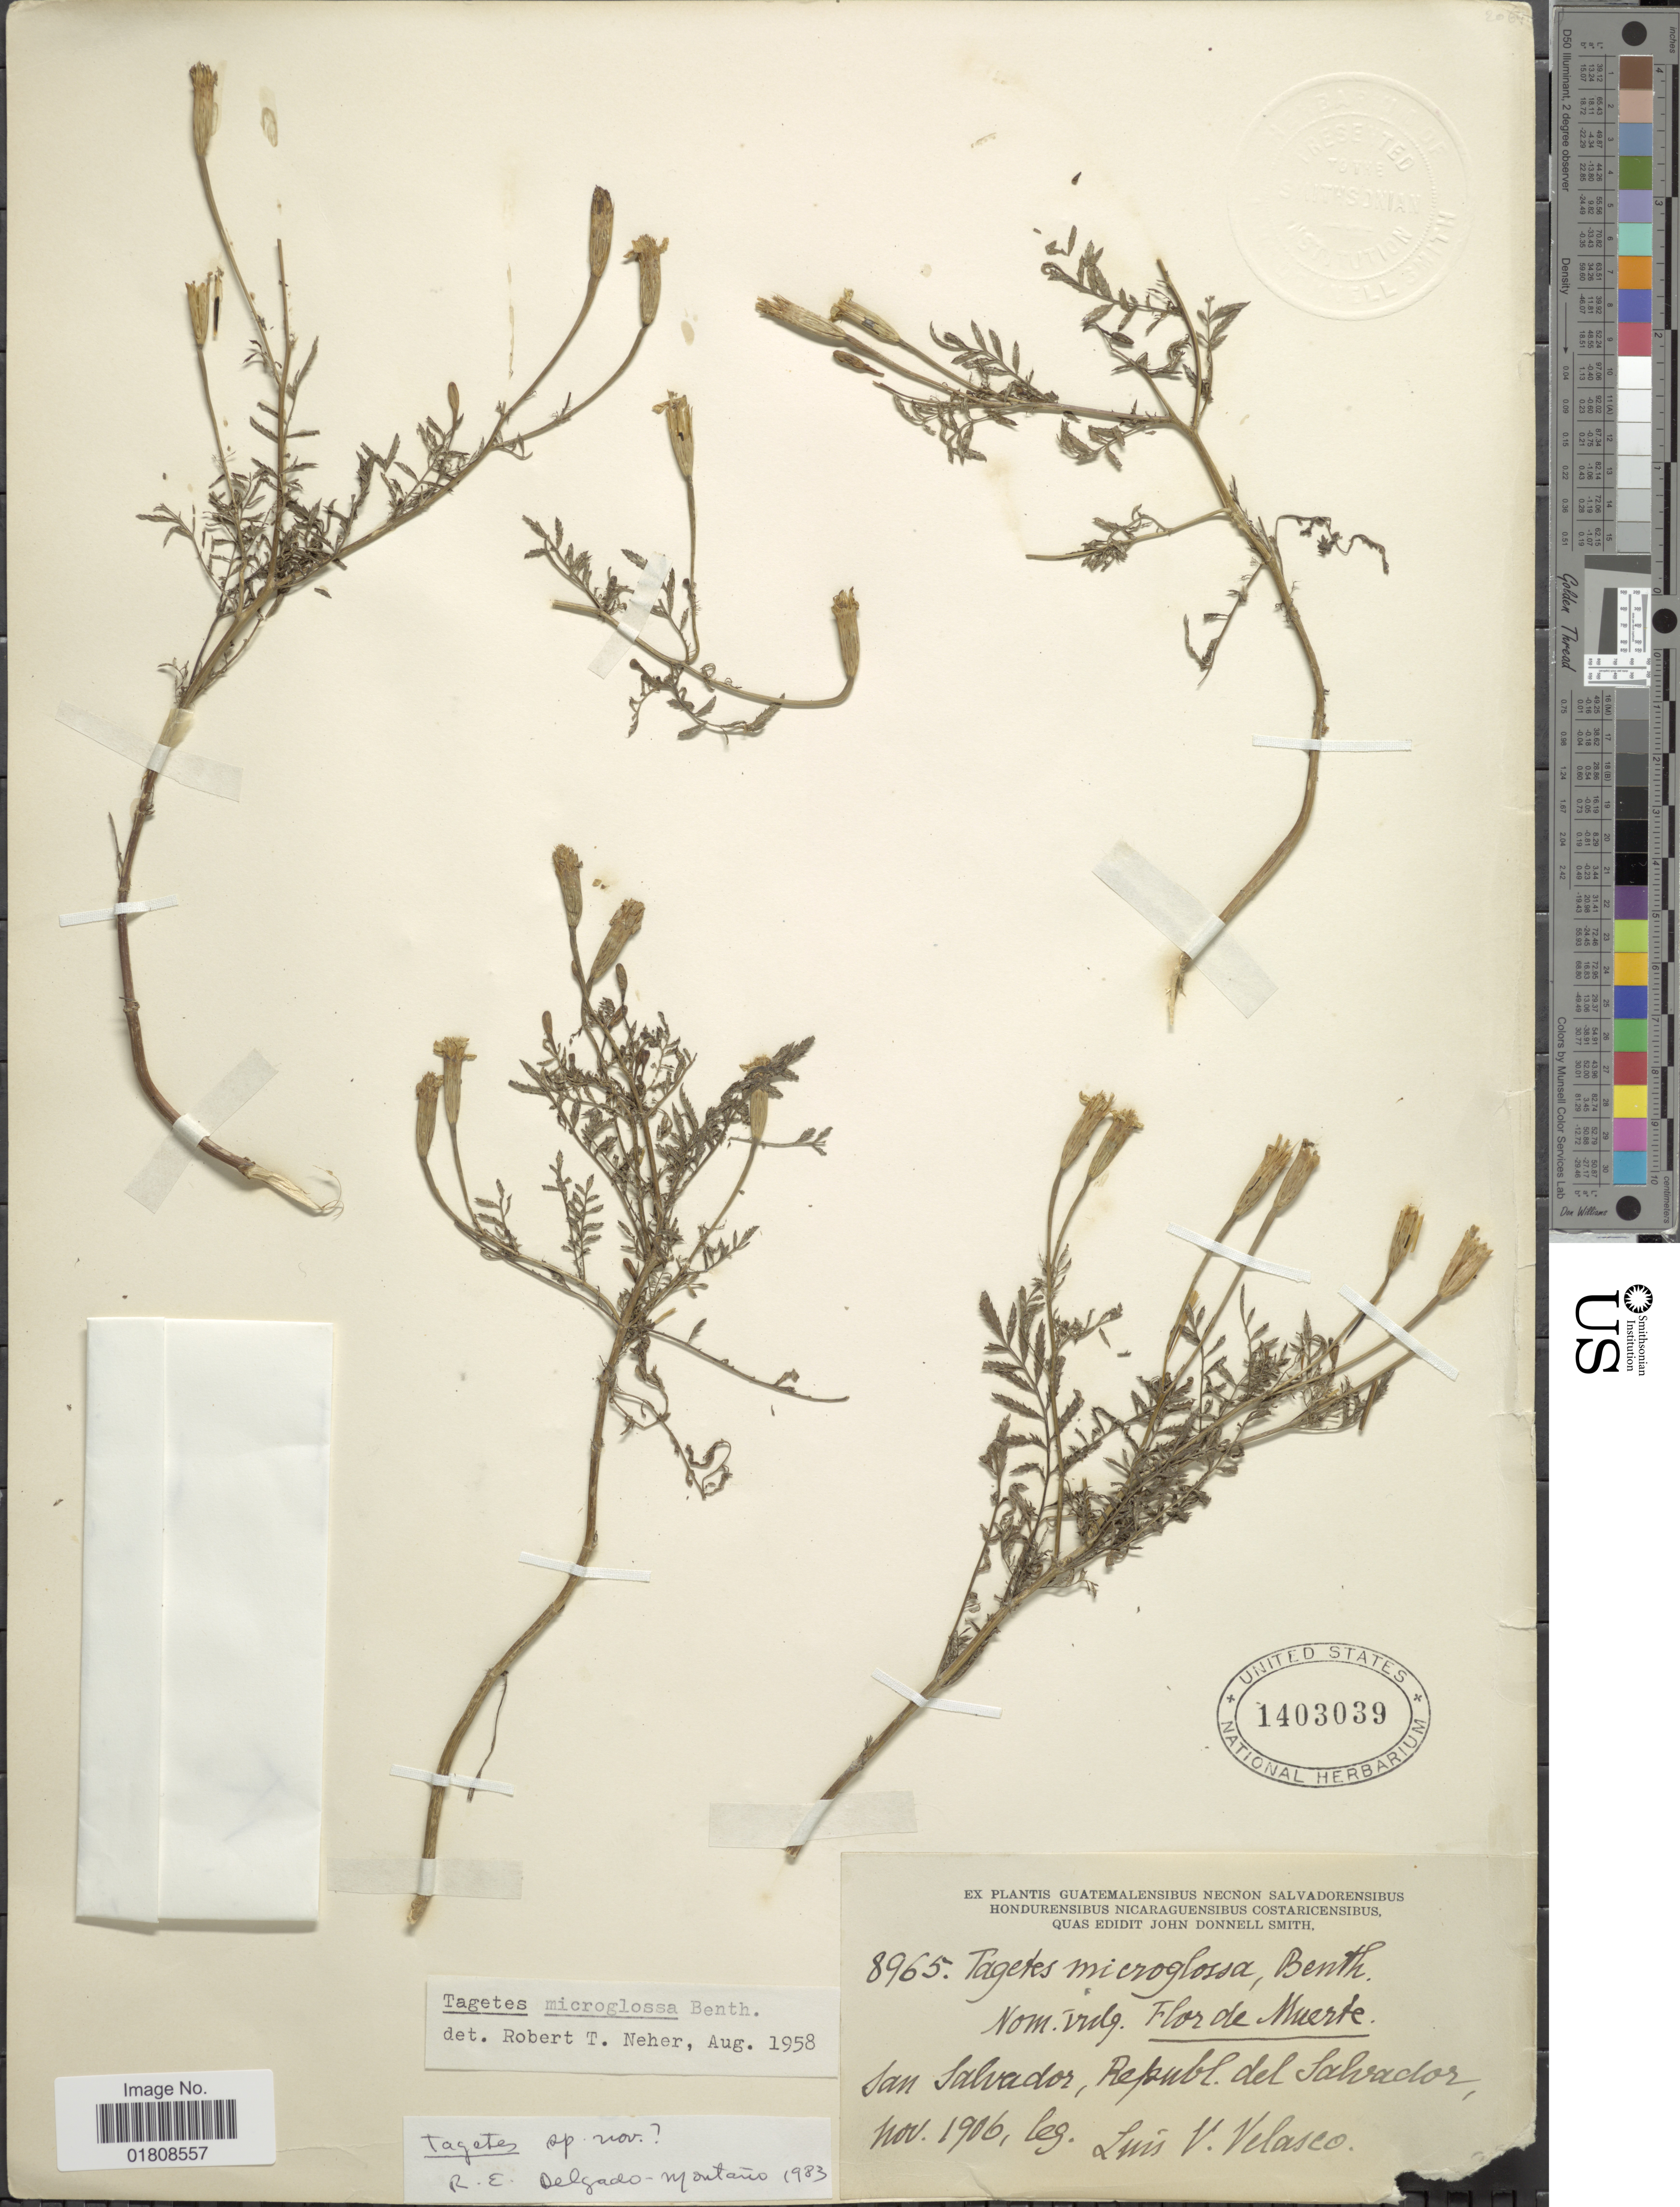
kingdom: Plantae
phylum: Tracheophyta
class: Magnoliopsida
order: Asterales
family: Asteraceae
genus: Tagetes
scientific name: Tagetes sp.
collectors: L. Velasco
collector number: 8965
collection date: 1906-11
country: El Salvador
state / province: San Salvador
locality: Republ. del Salvador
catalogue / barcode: US 1403039